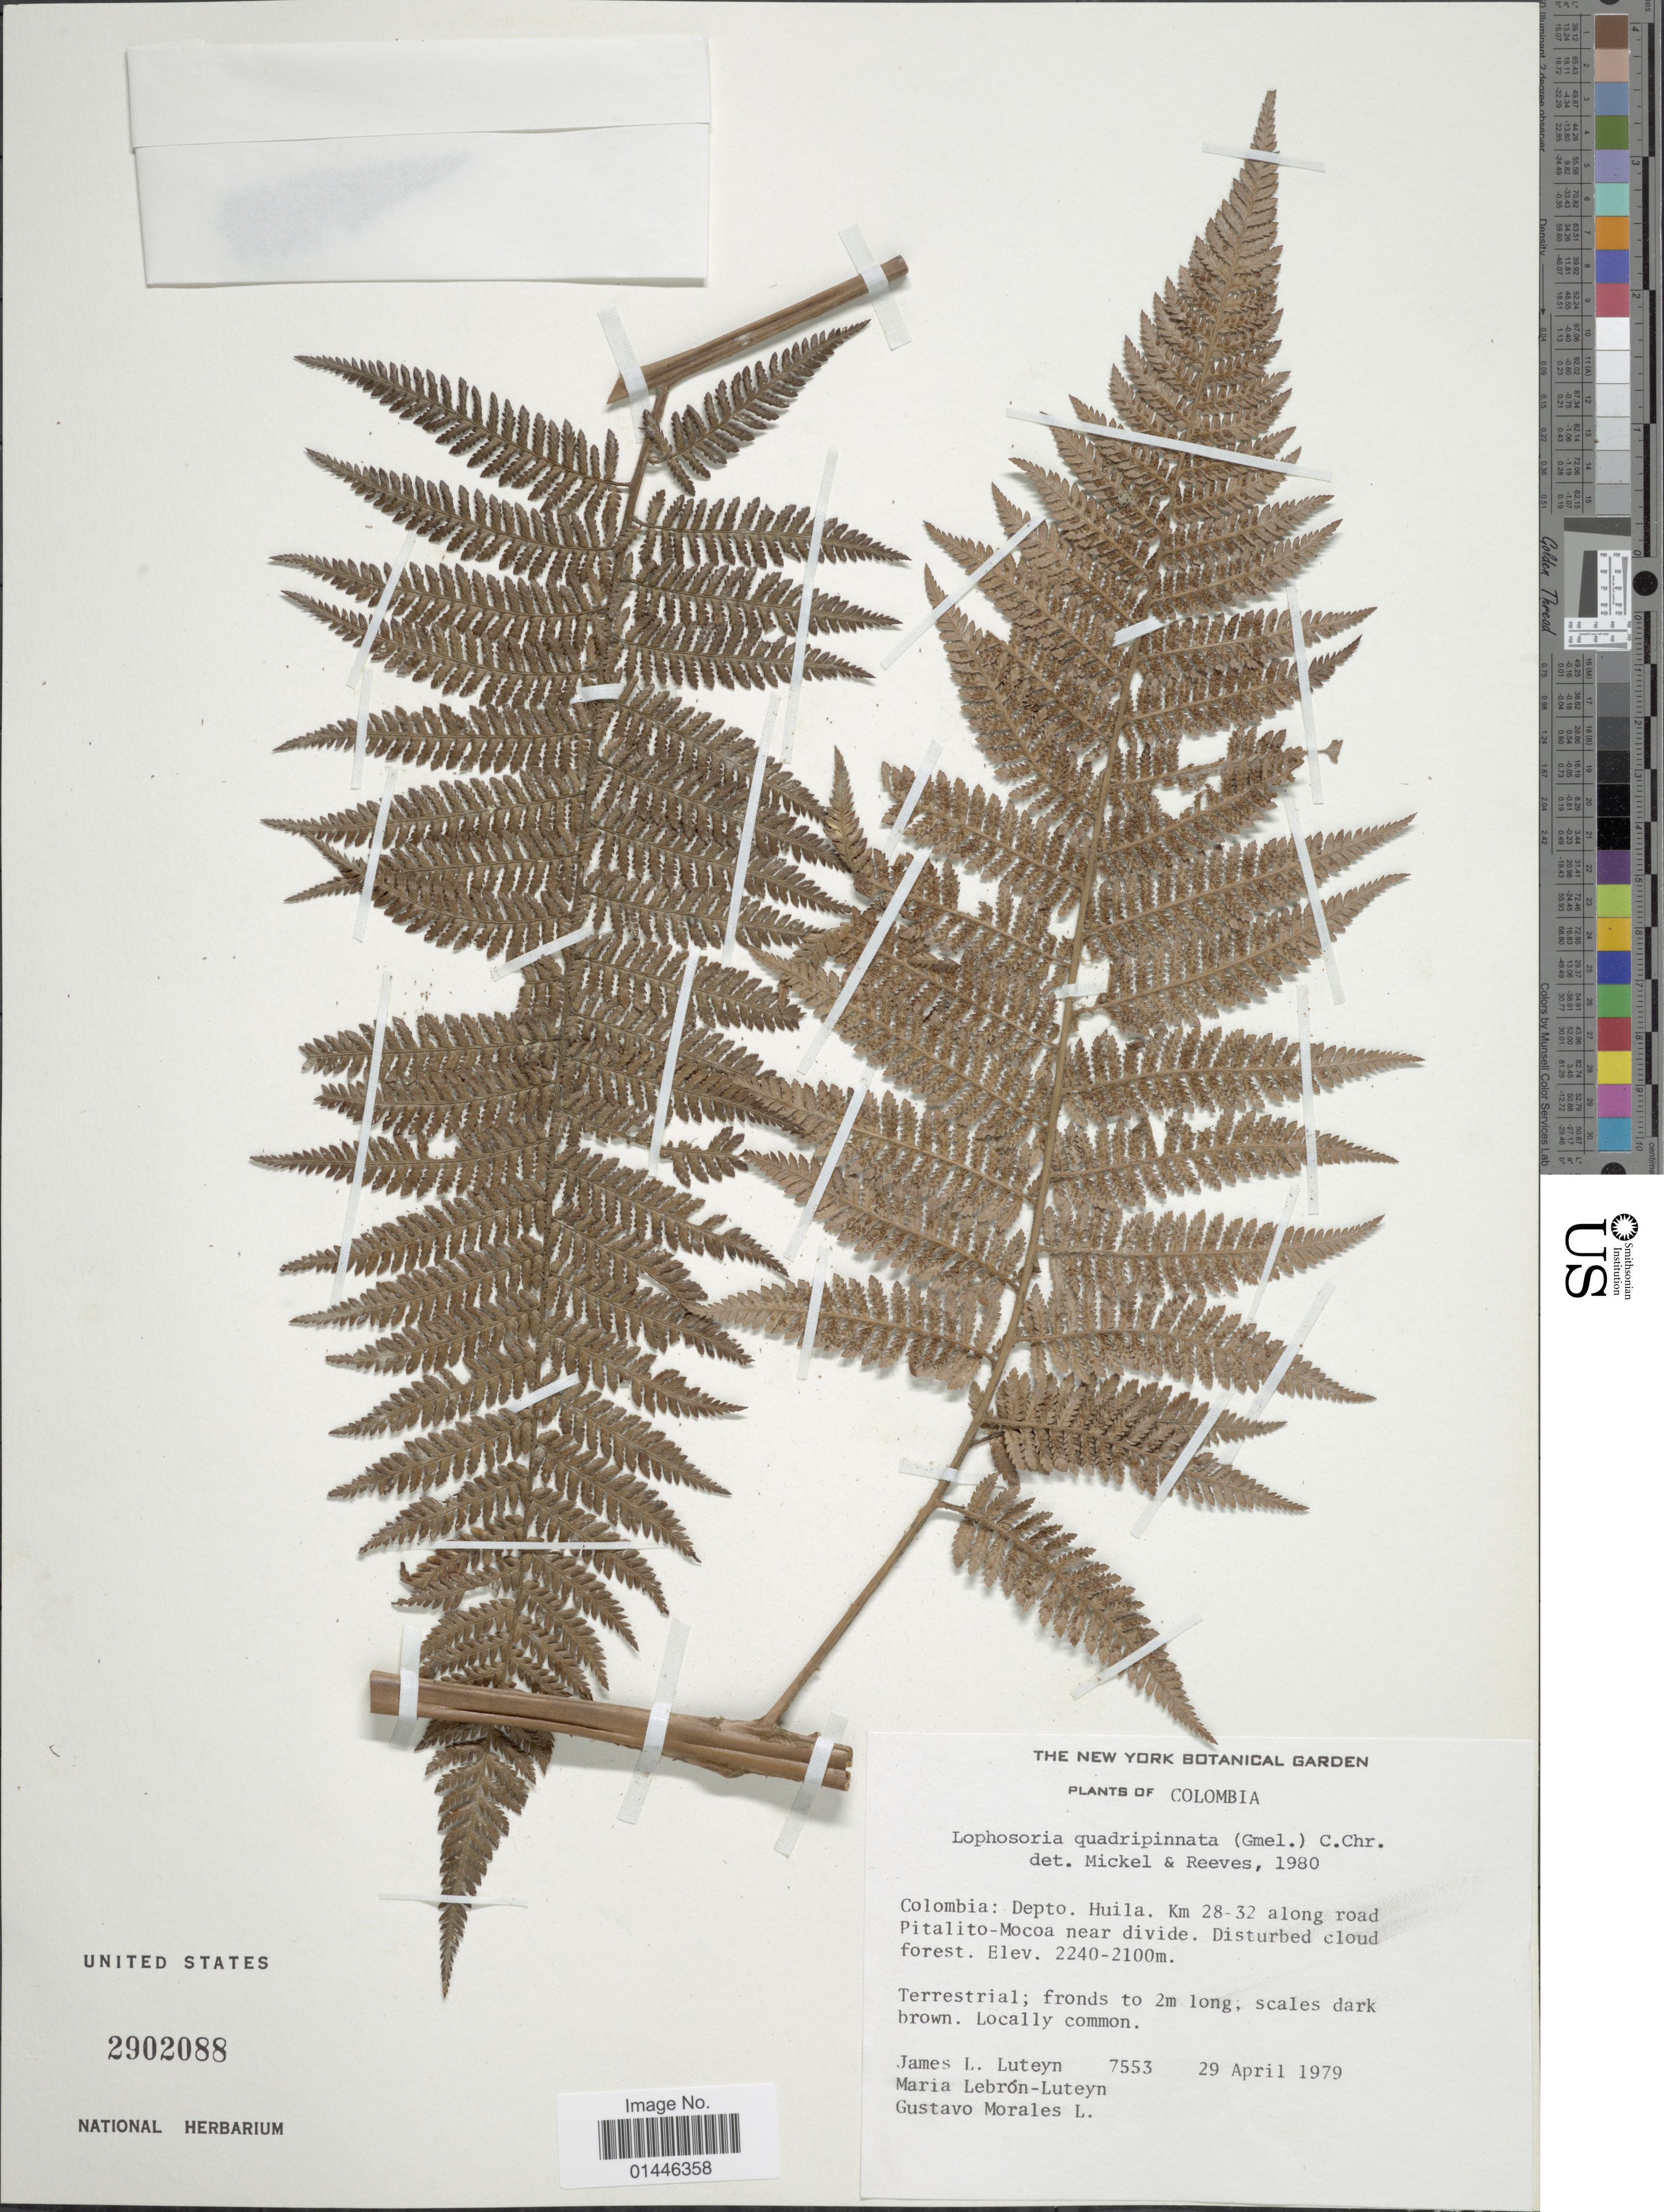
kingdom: Plantae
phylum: Tracheophyta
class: Polypodiopsida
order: Cyatheales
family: Dicksoniaceae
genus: Lophosoria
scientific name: Lophosoria quadripinnata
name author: (J.F. Gmel.) C. Chr.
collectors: J. L. Luteyn, M. L. Lebrón-Luteyn & G. Morales L.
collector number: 7553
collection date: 1979-04-29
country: Colombia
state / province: Huila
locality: Km 28-32 along road Pitalito-Mocoa near divide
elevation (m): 2100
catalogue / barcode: US 2902088